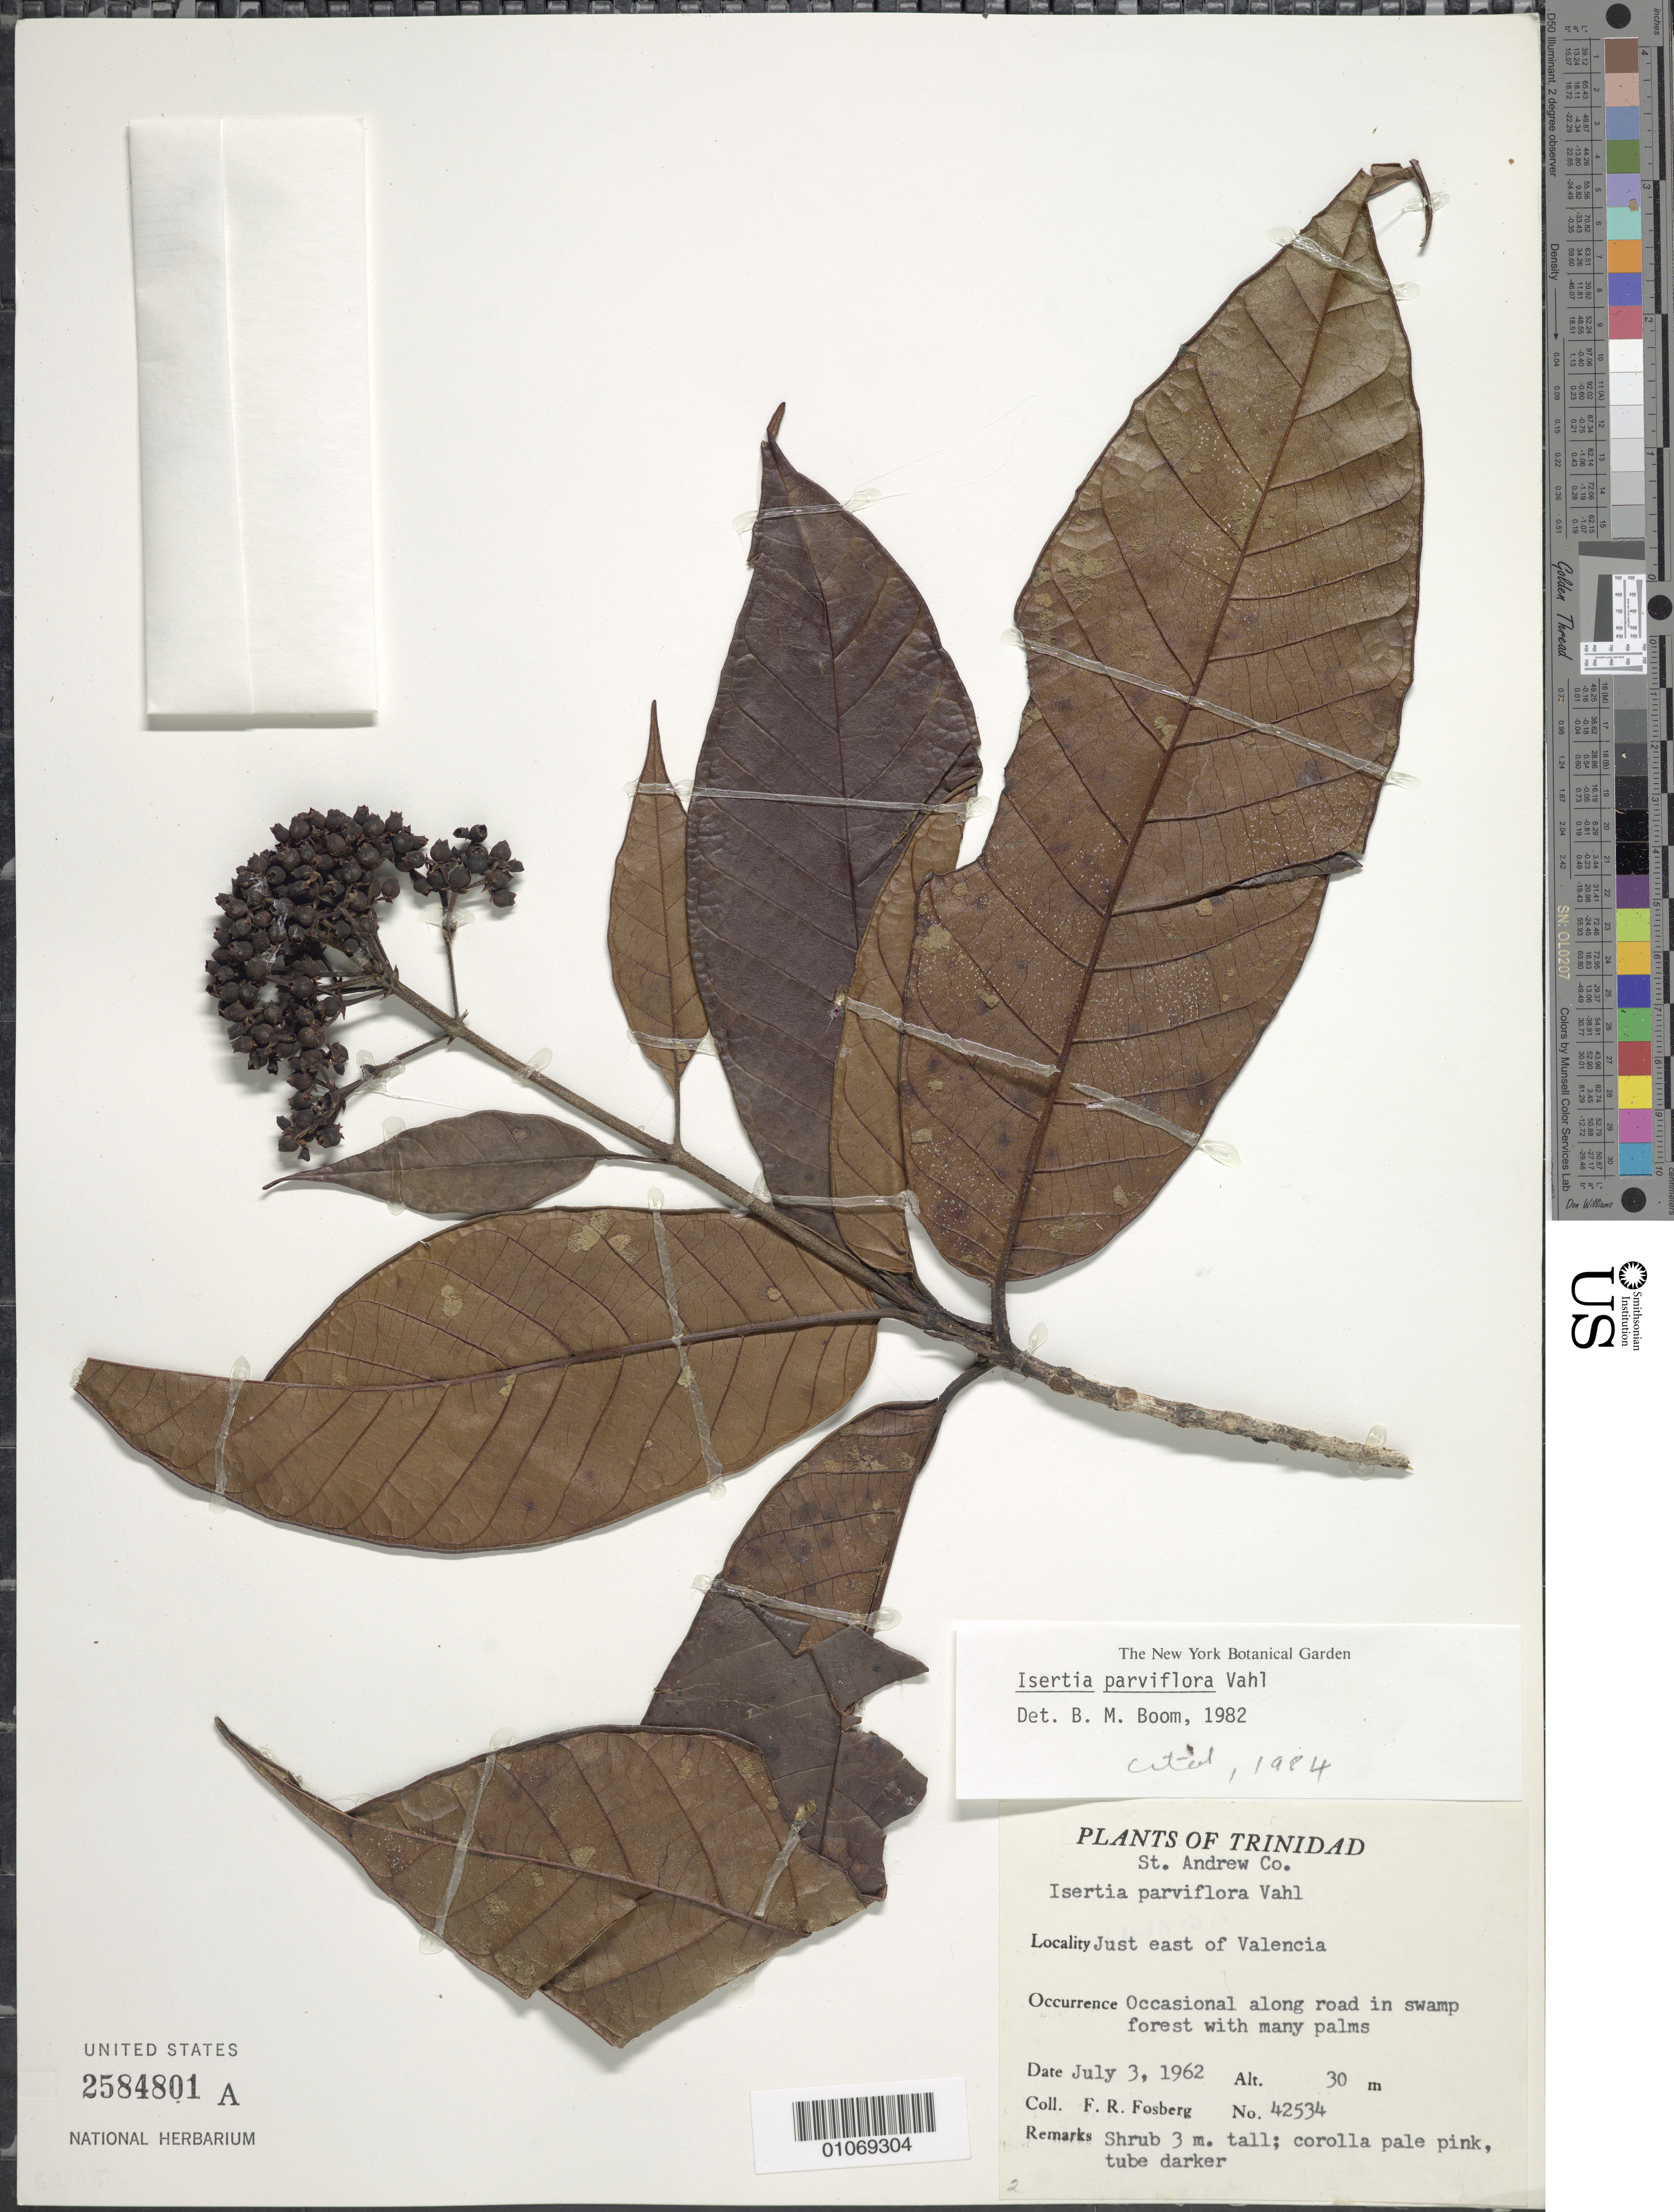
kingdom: Plantae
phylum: Tracheophyta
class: Magnoliopsida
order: Gentianales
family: Rubiaceae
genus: Isertia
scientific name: Isertia parviflora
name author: Vahl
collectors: F. R. Fosberg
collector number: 42534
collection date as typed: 03 Jul 1962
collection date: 1962-07-03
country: Trinidad and Tobago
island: Trinidad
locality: St. Andrew Co. Just east of Valencia, along road in swamp forest with many palms.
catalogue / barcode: US 2584801A